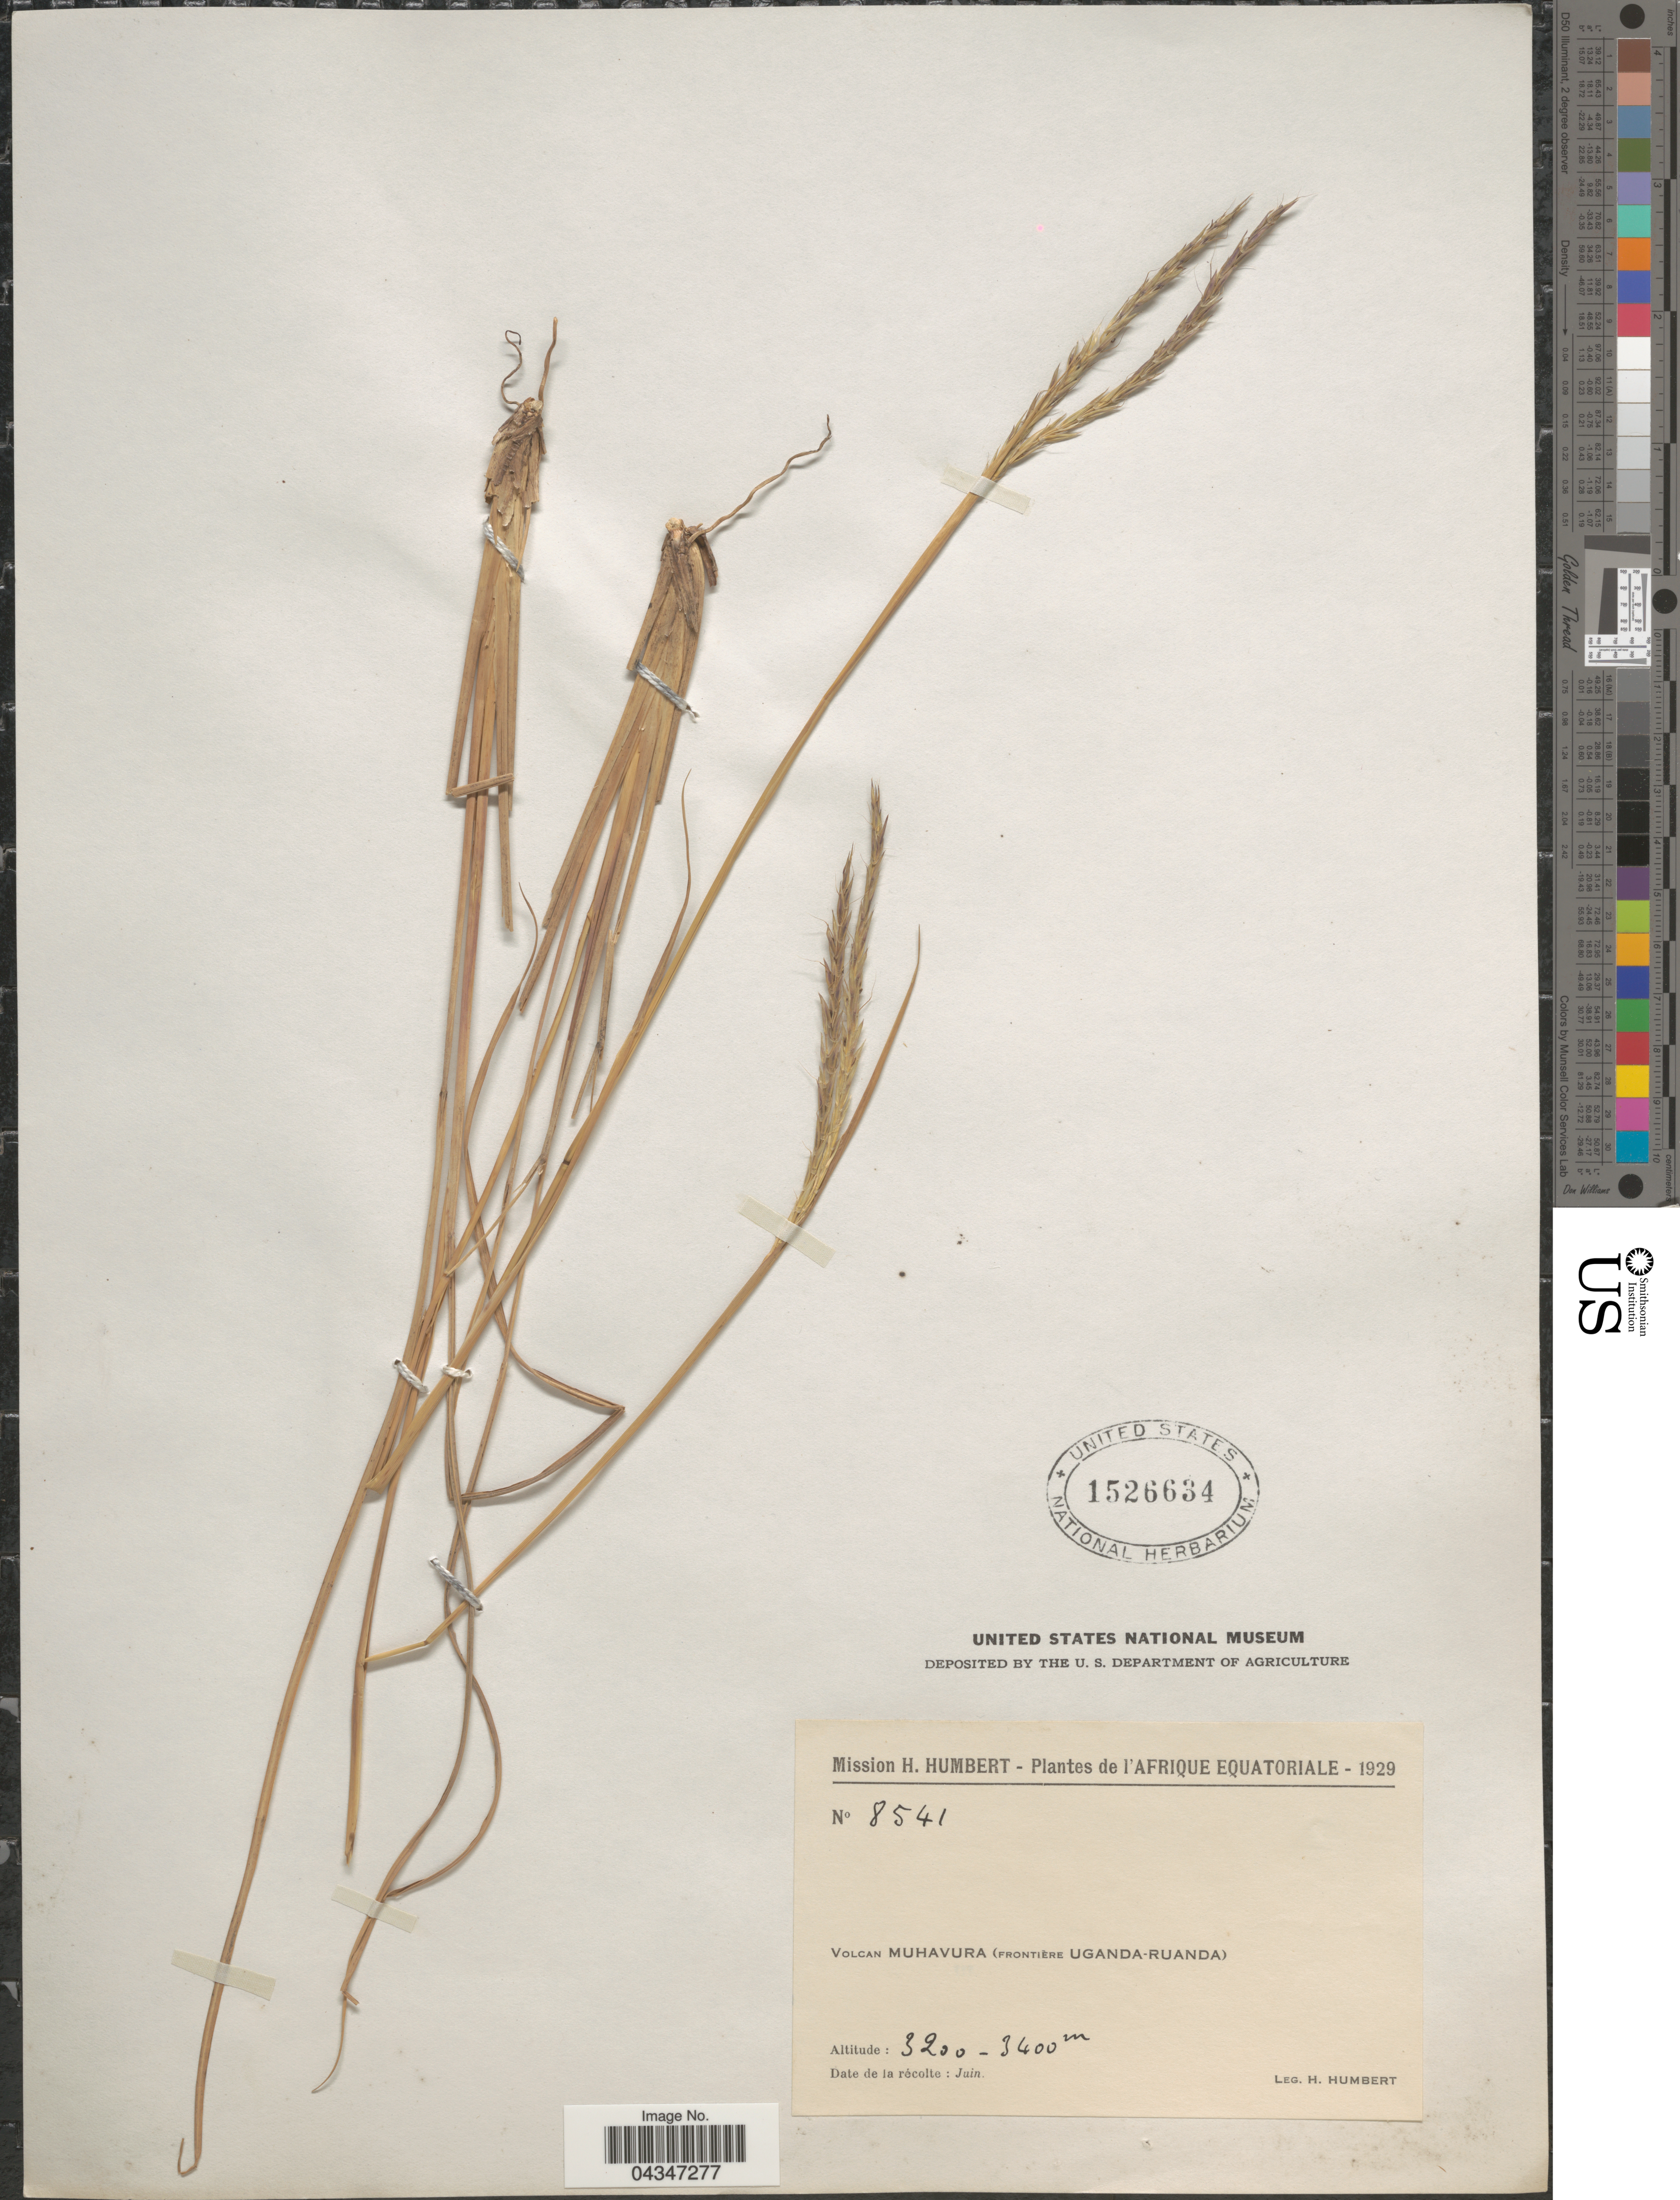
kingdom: Plantae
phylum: Tracheophyta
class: Liliopsida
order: Poales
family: Poaceae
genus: Andropogon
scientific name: Andropogon lima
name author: (Hack.) Stapf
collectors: H. Humbert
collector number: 8541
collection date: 1929-06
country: Uganda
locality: Afrique Equatoriale. Volcan Muhavura (Frontière Uganda-Ruanda).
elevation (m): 3200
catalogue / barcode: US 1526634